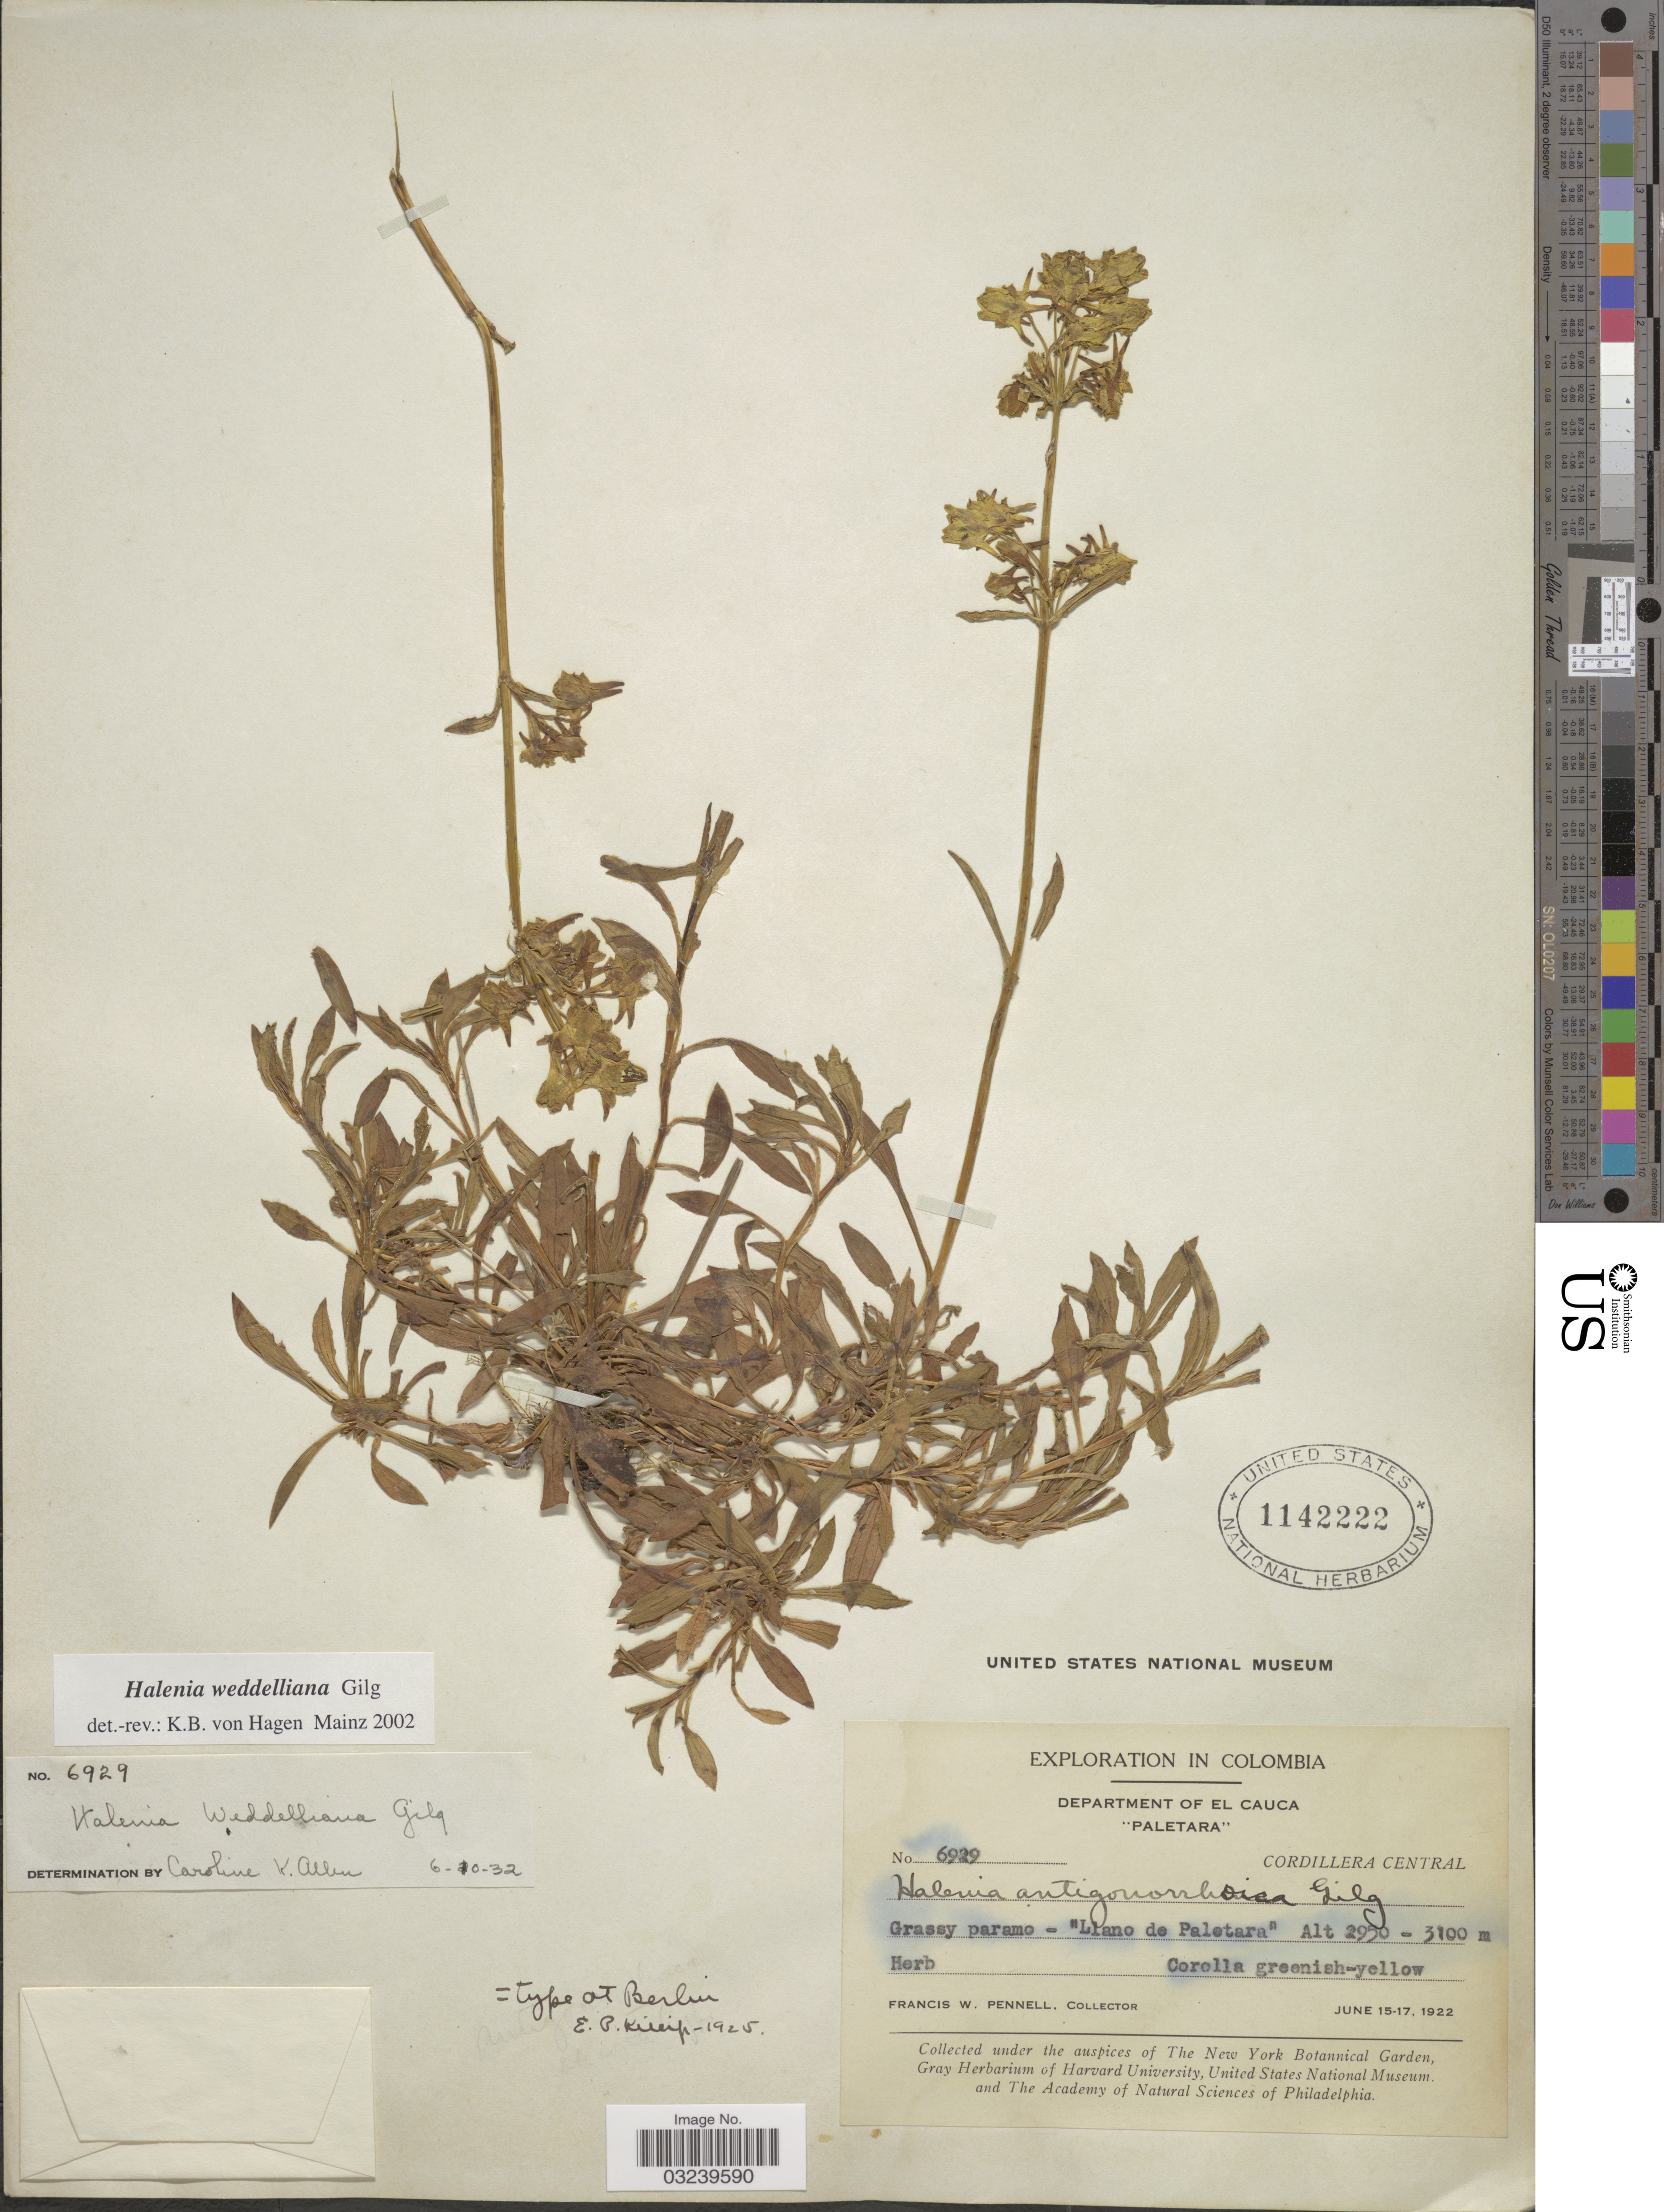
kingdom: Plantae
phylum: Tracheophyta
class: Magnoliopsida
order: Gentianales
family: Gentianaceae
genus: Halenia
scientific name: Halenia weddelliana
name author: Gilg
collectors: F. W. Pennell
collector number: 6929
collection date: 1922-06-15/1922-06-17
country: Colombia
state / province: Cauca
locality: Department of El Cauca, "Paletara", Cordillera Central, Grassy paramo, "Llano de Paletara".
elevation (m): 2950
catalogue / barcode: US 1142222